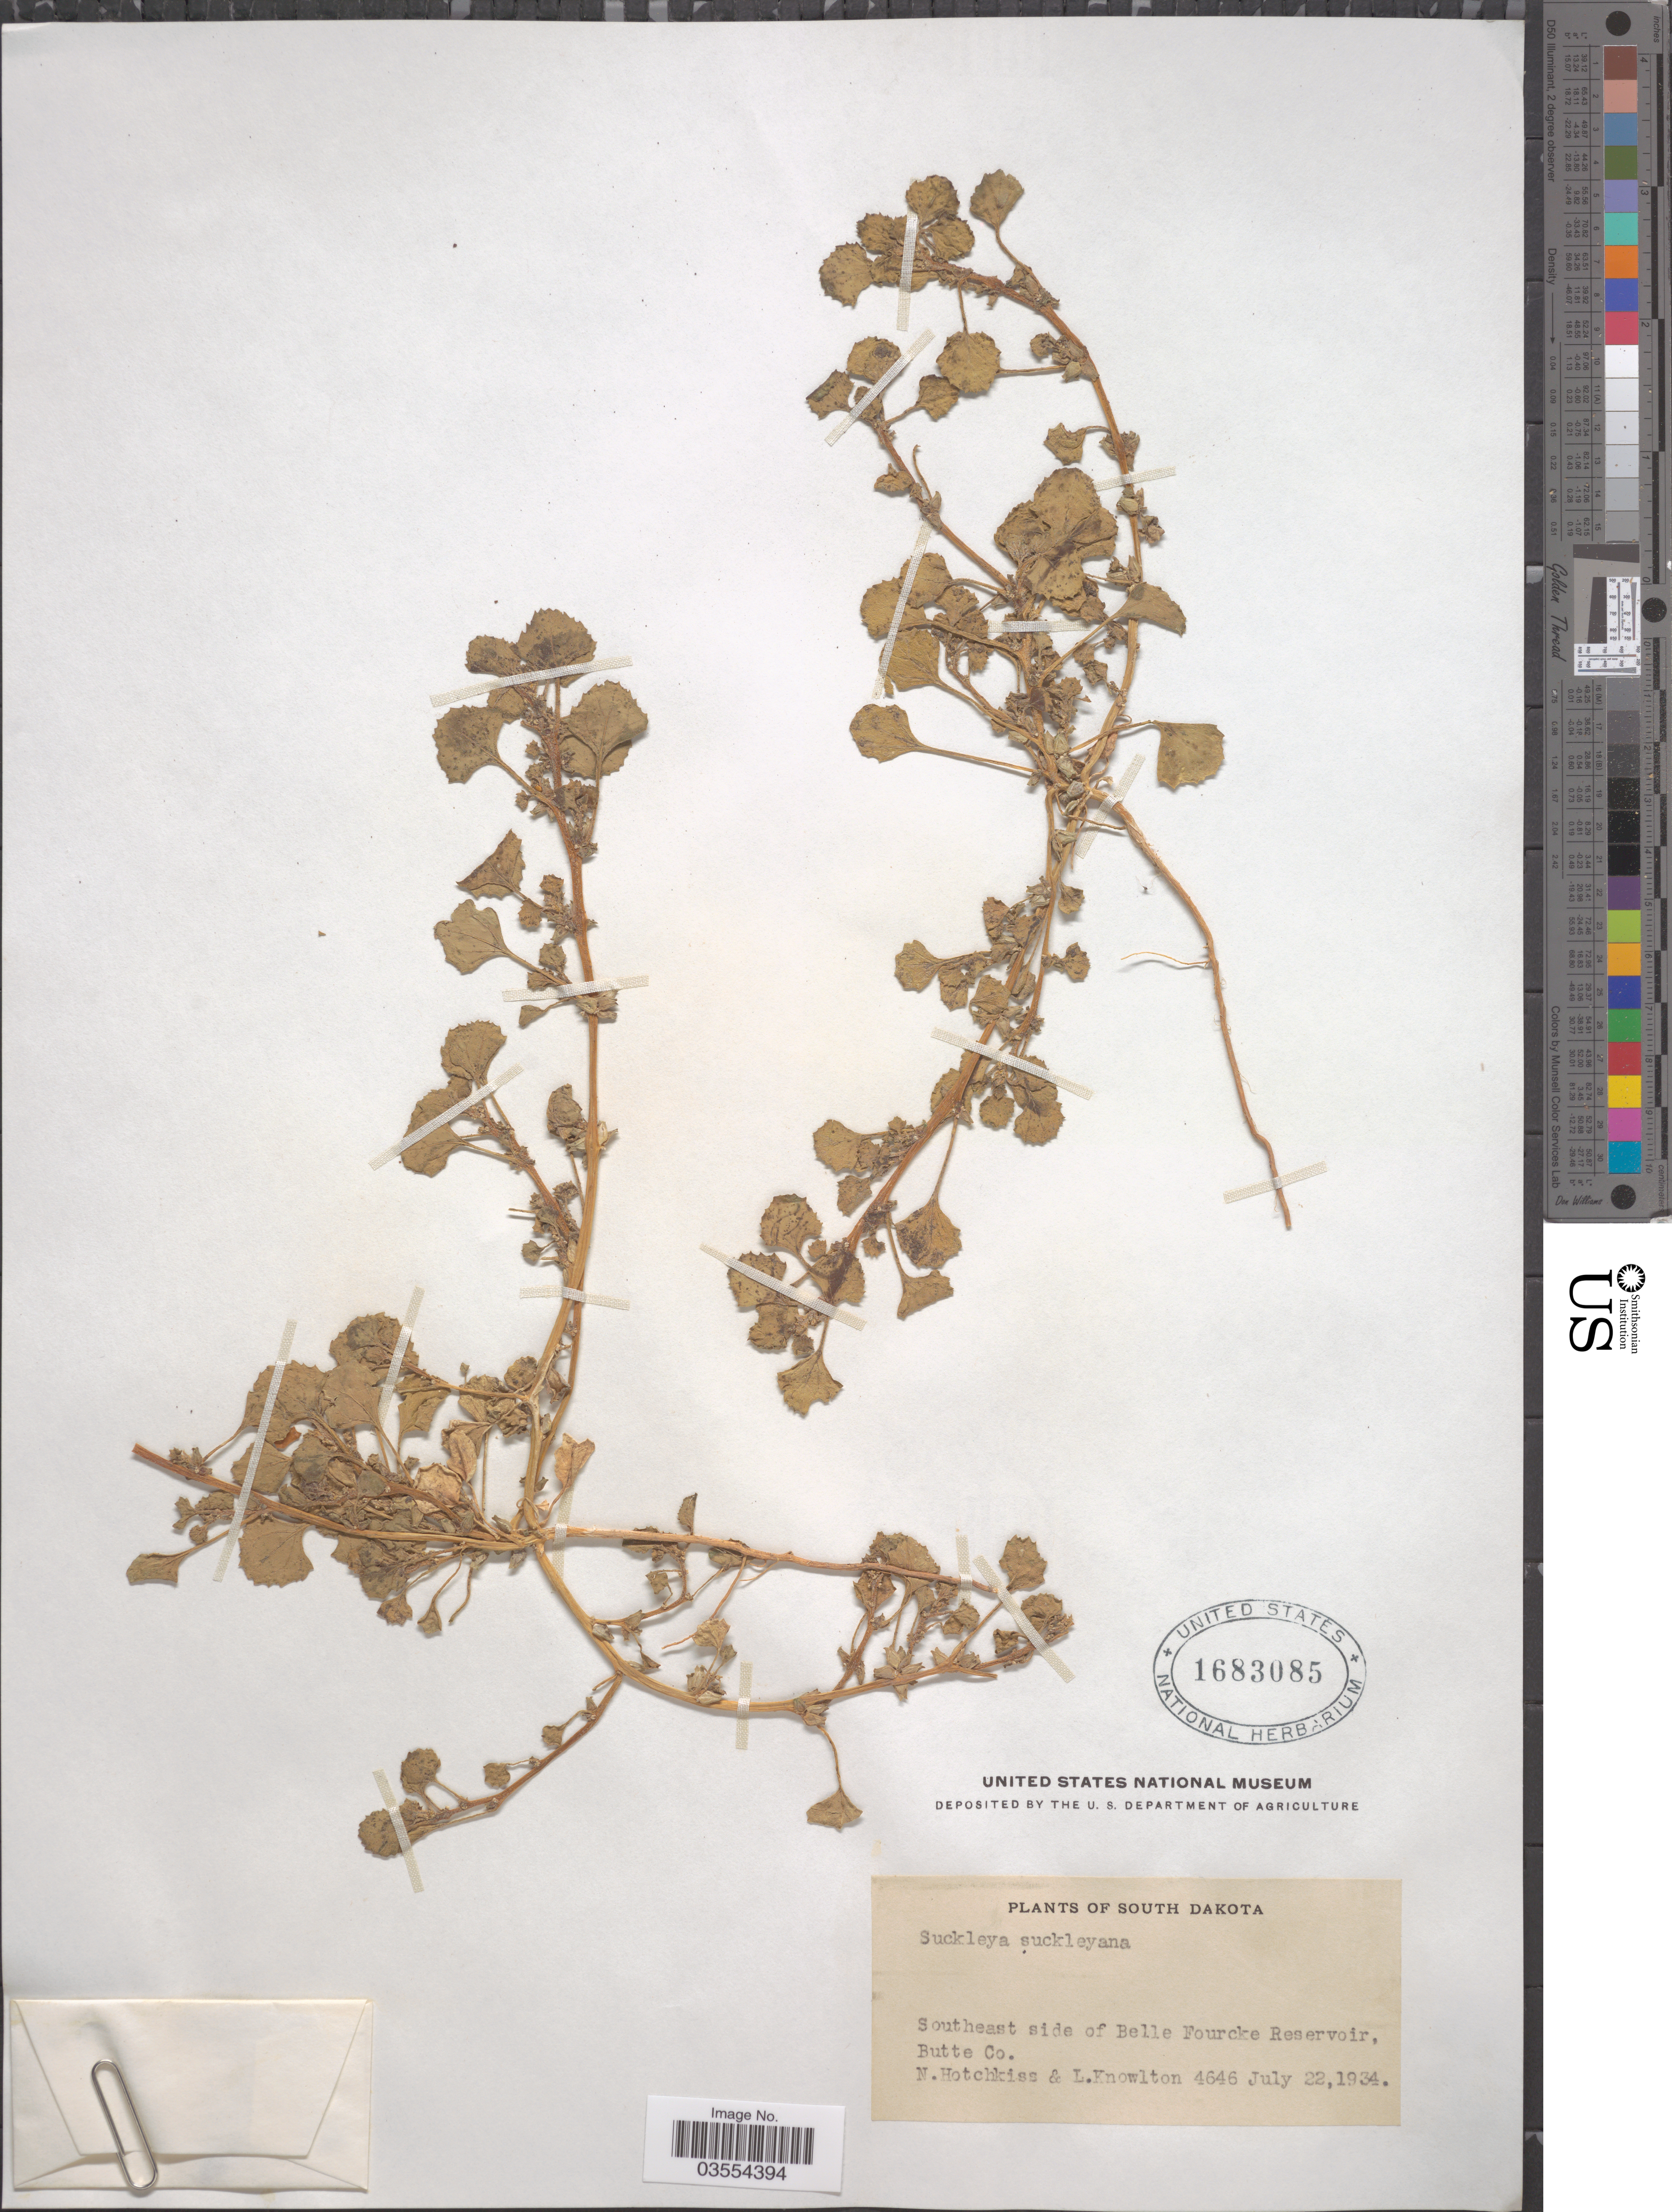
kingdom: Plantae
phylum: Tracheophyta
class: Magnoliopsida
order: Caryophyllales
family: Amaranthaceae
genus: Suckleya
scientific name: Suckleya suckleyana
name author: (Torr.) Rydb.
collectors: N. Hotchkiss & L. Knowlton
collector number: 4646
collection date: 1934-07-22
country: United States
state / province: South Dakota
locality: Southeast side of Belle Fourcke Reservoir, Butte Co.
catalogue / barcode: US 1683085